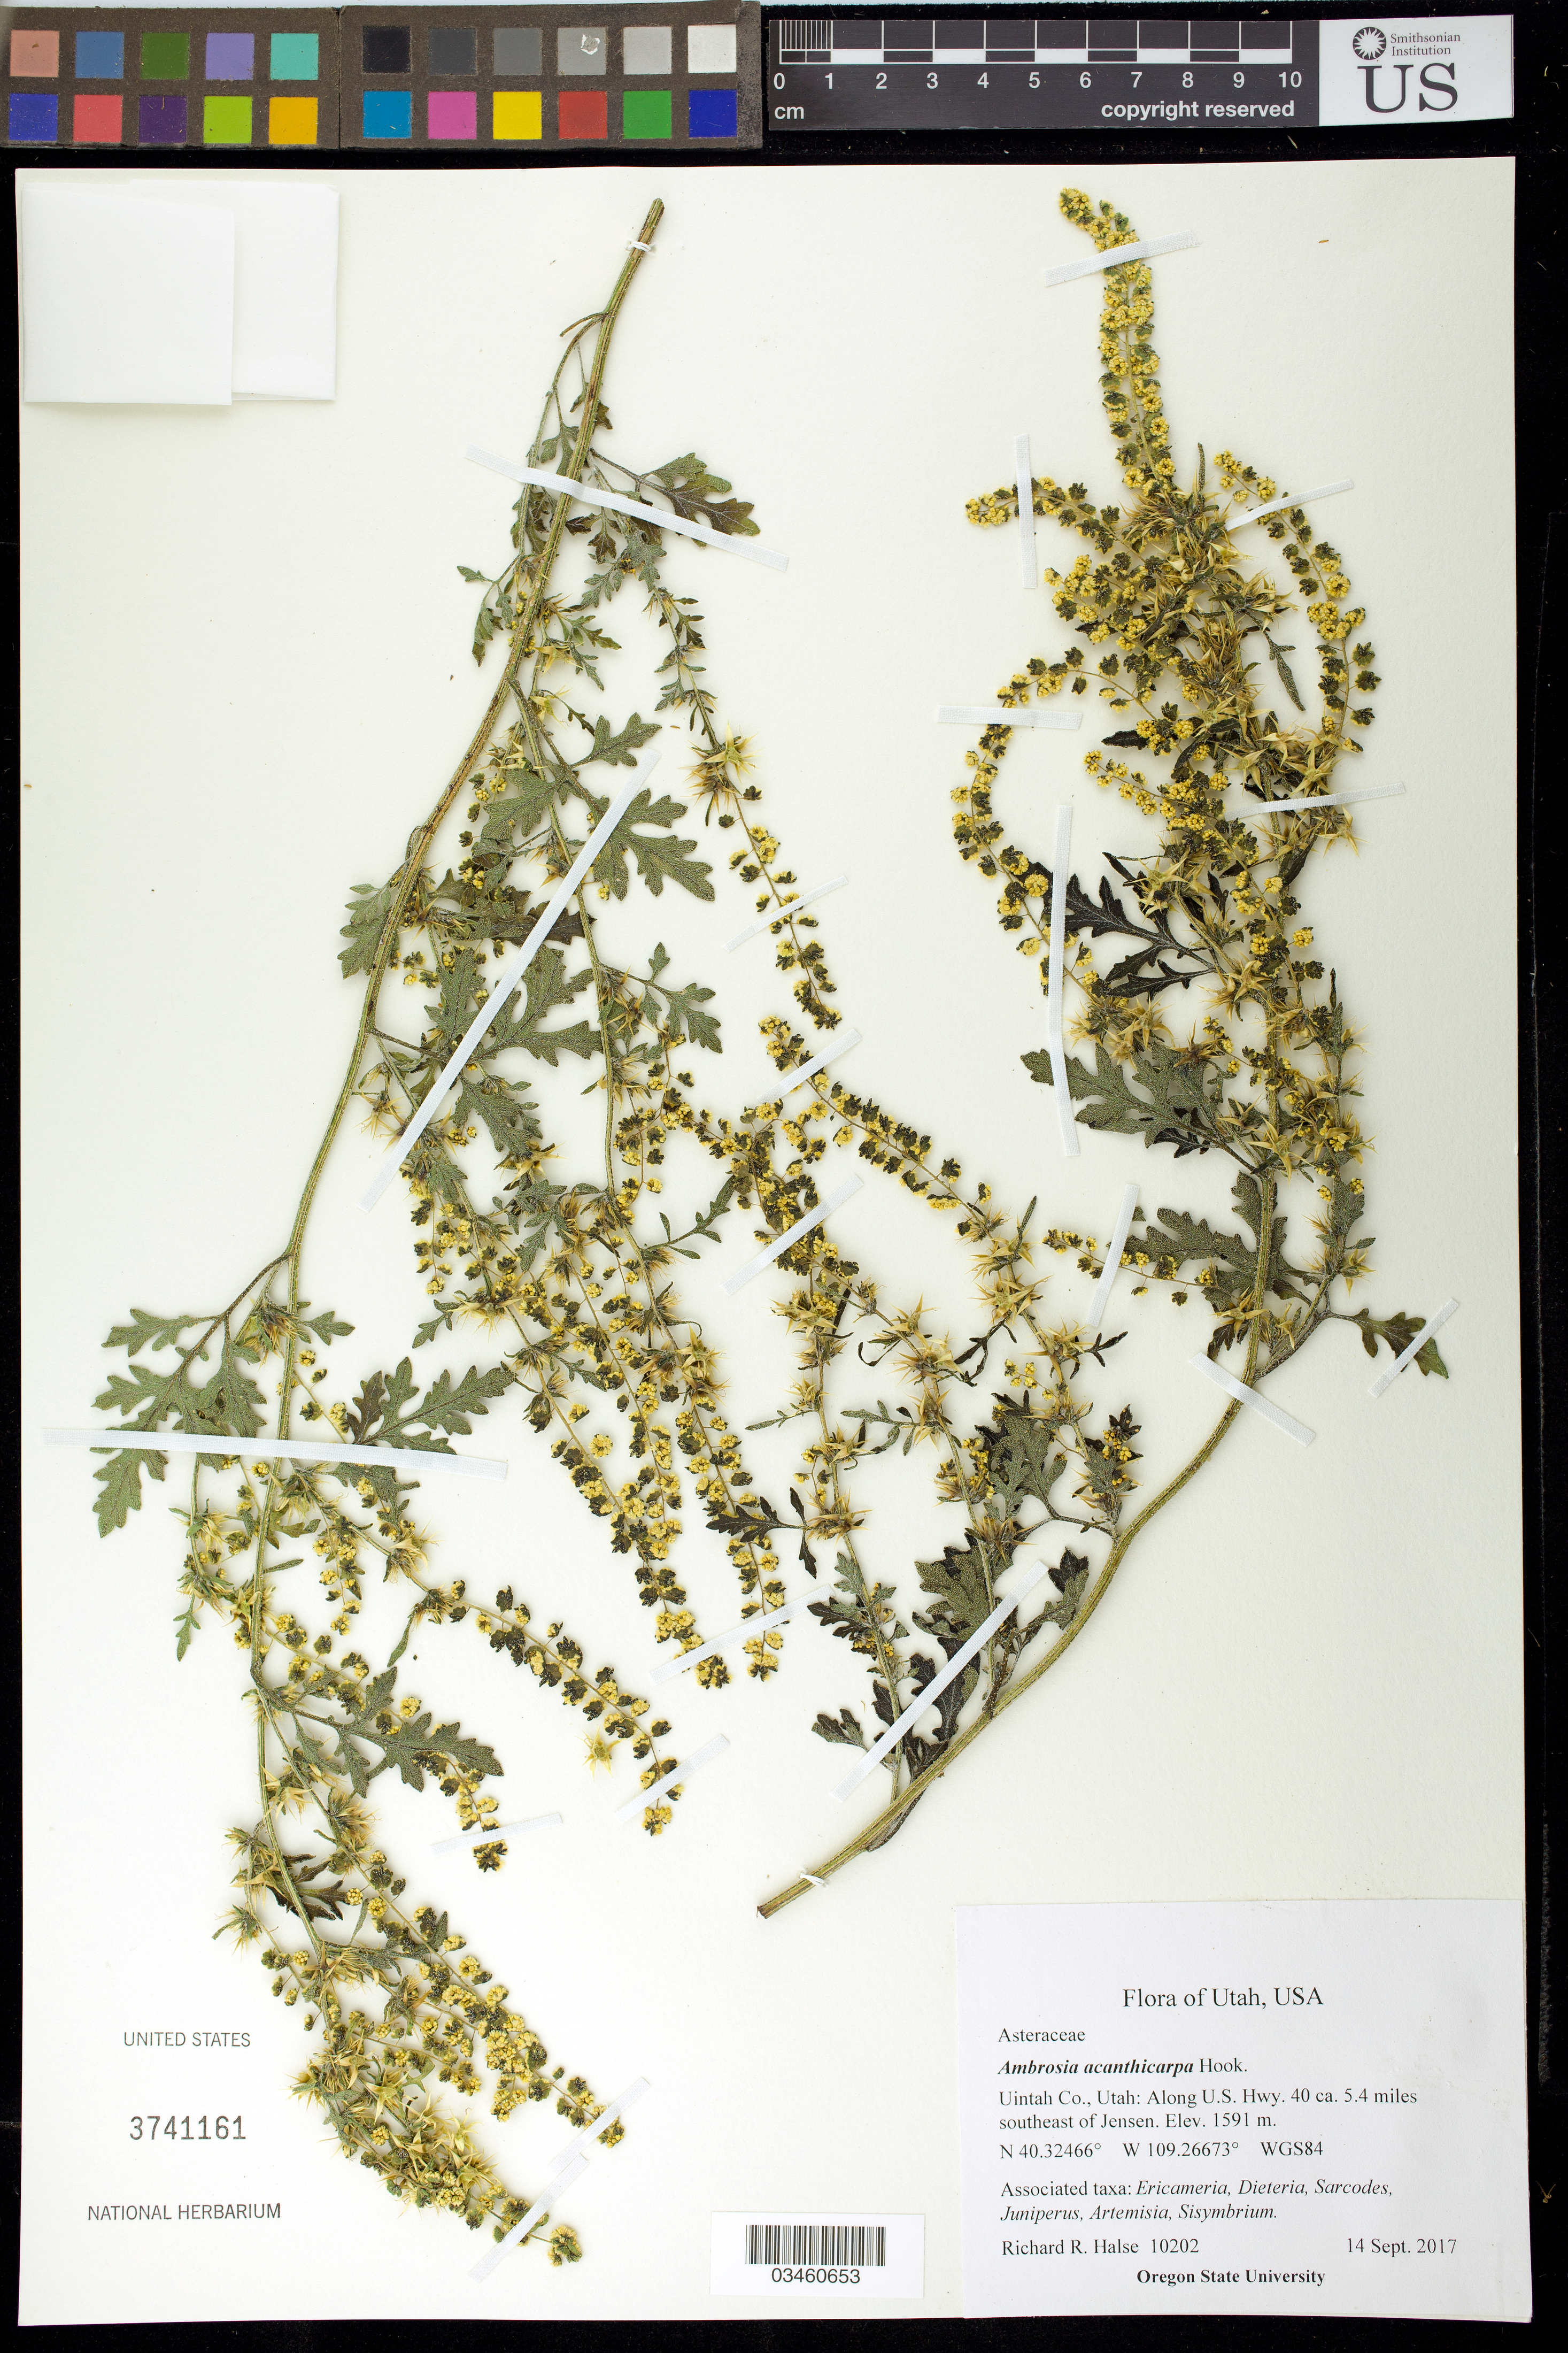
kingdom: Plantae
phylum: Tracheophyta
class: Magnoliopsida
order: Asterales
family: Asteraceae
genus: Ambrosia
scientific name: Ambrosia acanthicarpa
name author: Hook.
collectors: R. Halse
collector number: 10202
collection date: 2017-09-14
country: United States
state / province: Utah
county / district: Uintah County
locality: Uintah Co., Utah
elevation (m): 1591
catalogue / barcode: US 3741161